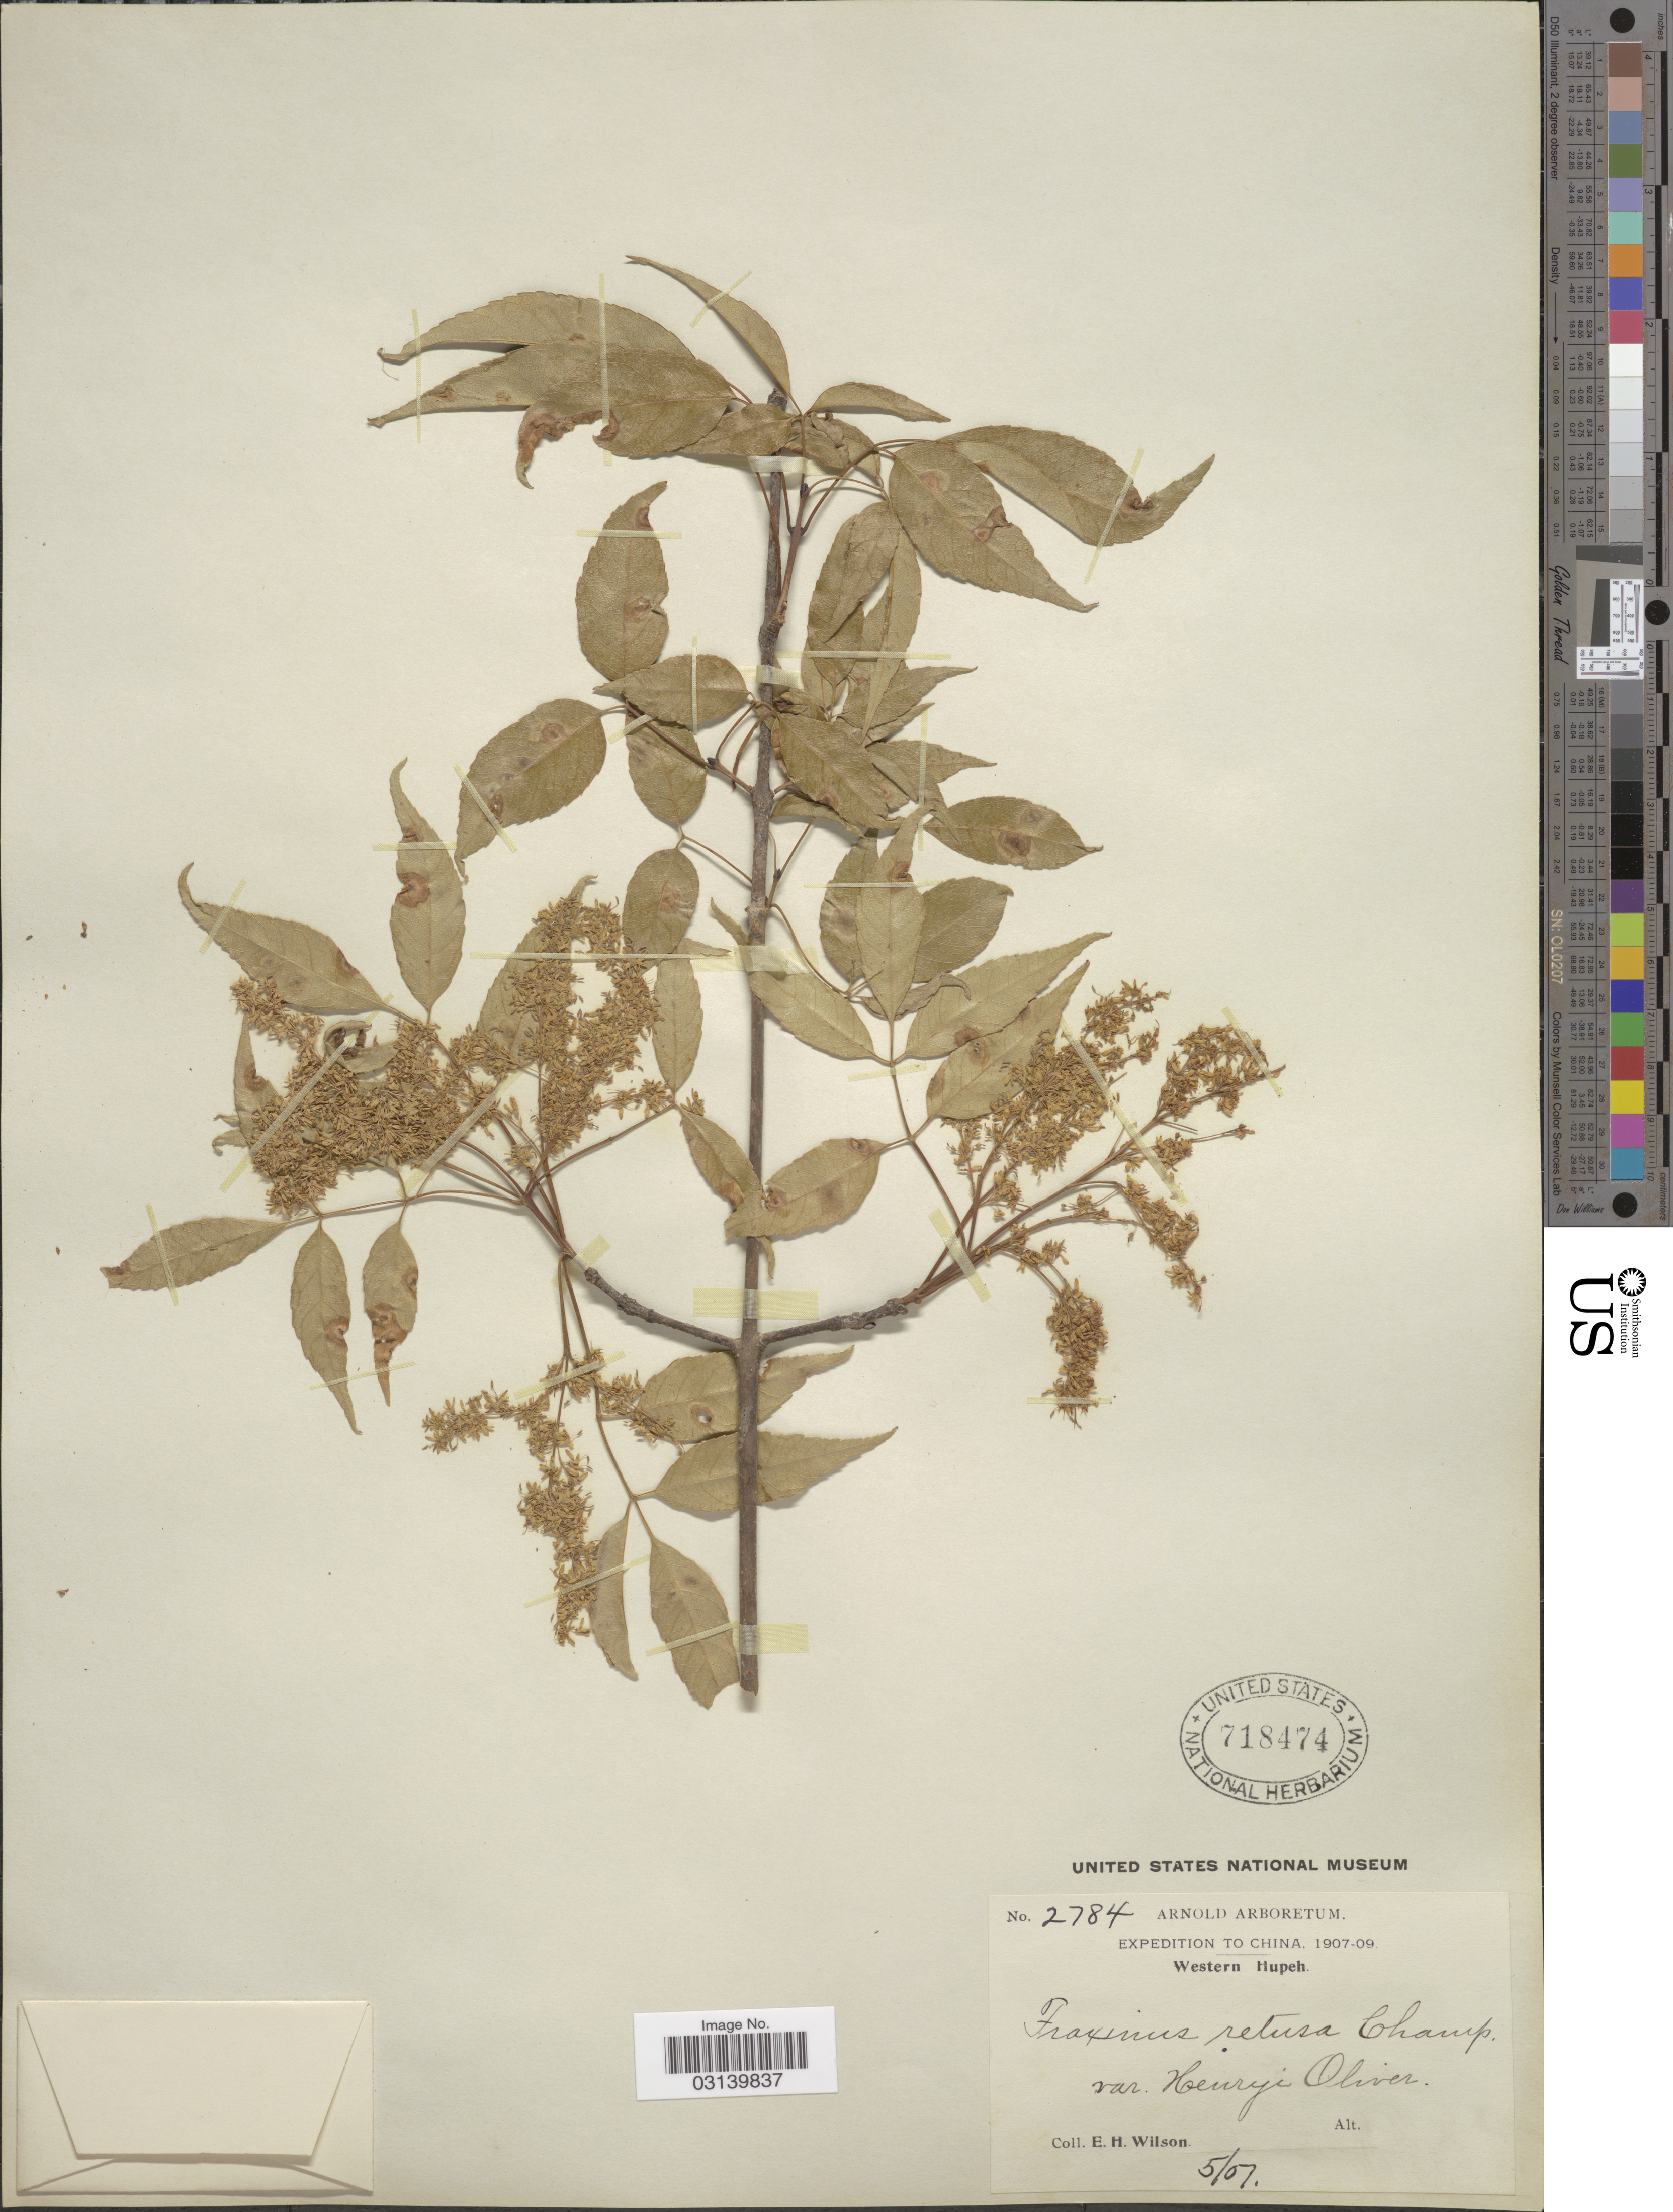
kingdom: Plantae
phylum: Tracheophyta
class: Magnoliopsida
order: Lamiales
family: Oleaceae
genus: Fraxinus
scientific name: Fraxinus championii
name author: Little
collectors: E. Wilson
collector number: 2784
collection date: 1907-05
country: China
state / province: Hubei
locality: Western Hupeh.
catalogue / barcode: US 718474